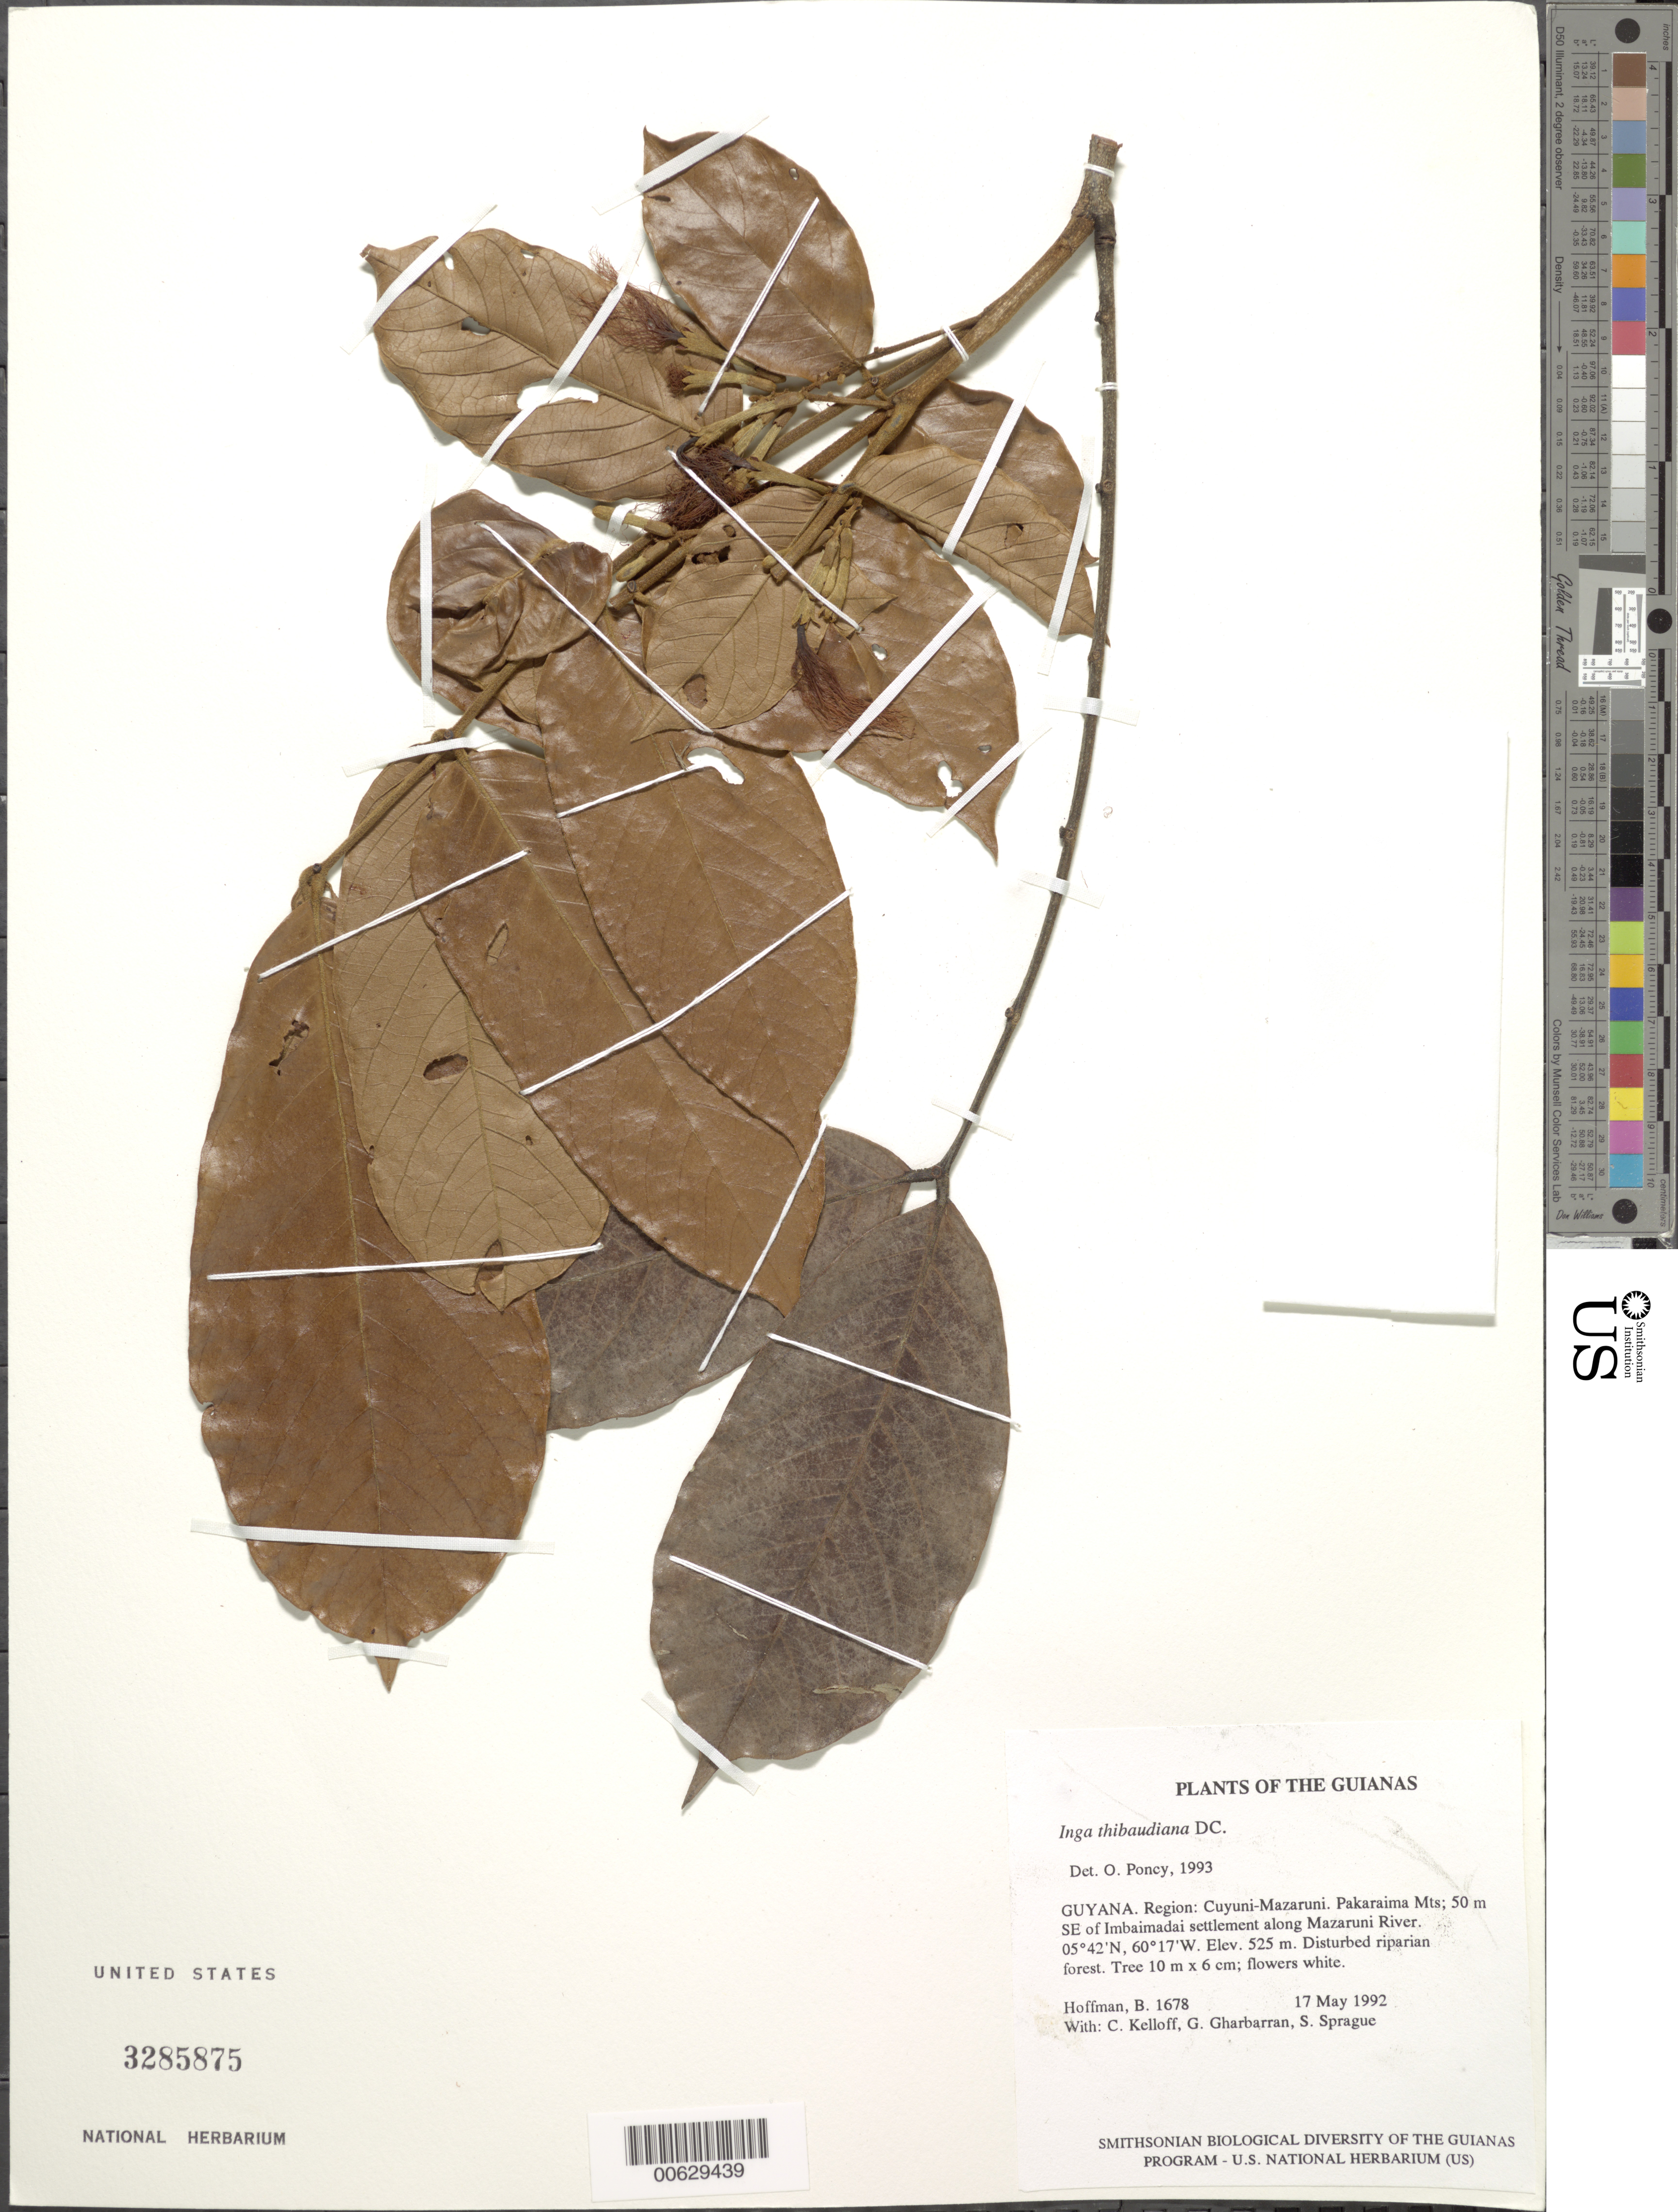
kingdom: Plantae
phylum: Tracheophyta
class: Magnoliopsida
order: Fabales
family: Fabaceae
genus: Inga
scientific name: Inga thibaudiana subsp. thibaudiana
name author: DC.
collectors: B. Hoffman, C. L. Kelloff, G. Gharbarran & S. Sprague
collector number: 1678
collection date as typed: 17 May 1992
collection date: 1992-05-17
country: Guyana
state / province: Cuyuni-Mazaruni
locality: Pakaraima Mts; 50 m SE of Imbaimadai settlement along Mazaruni River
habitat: Disturbed riparian forest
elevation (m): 525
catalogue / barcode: US 3285875